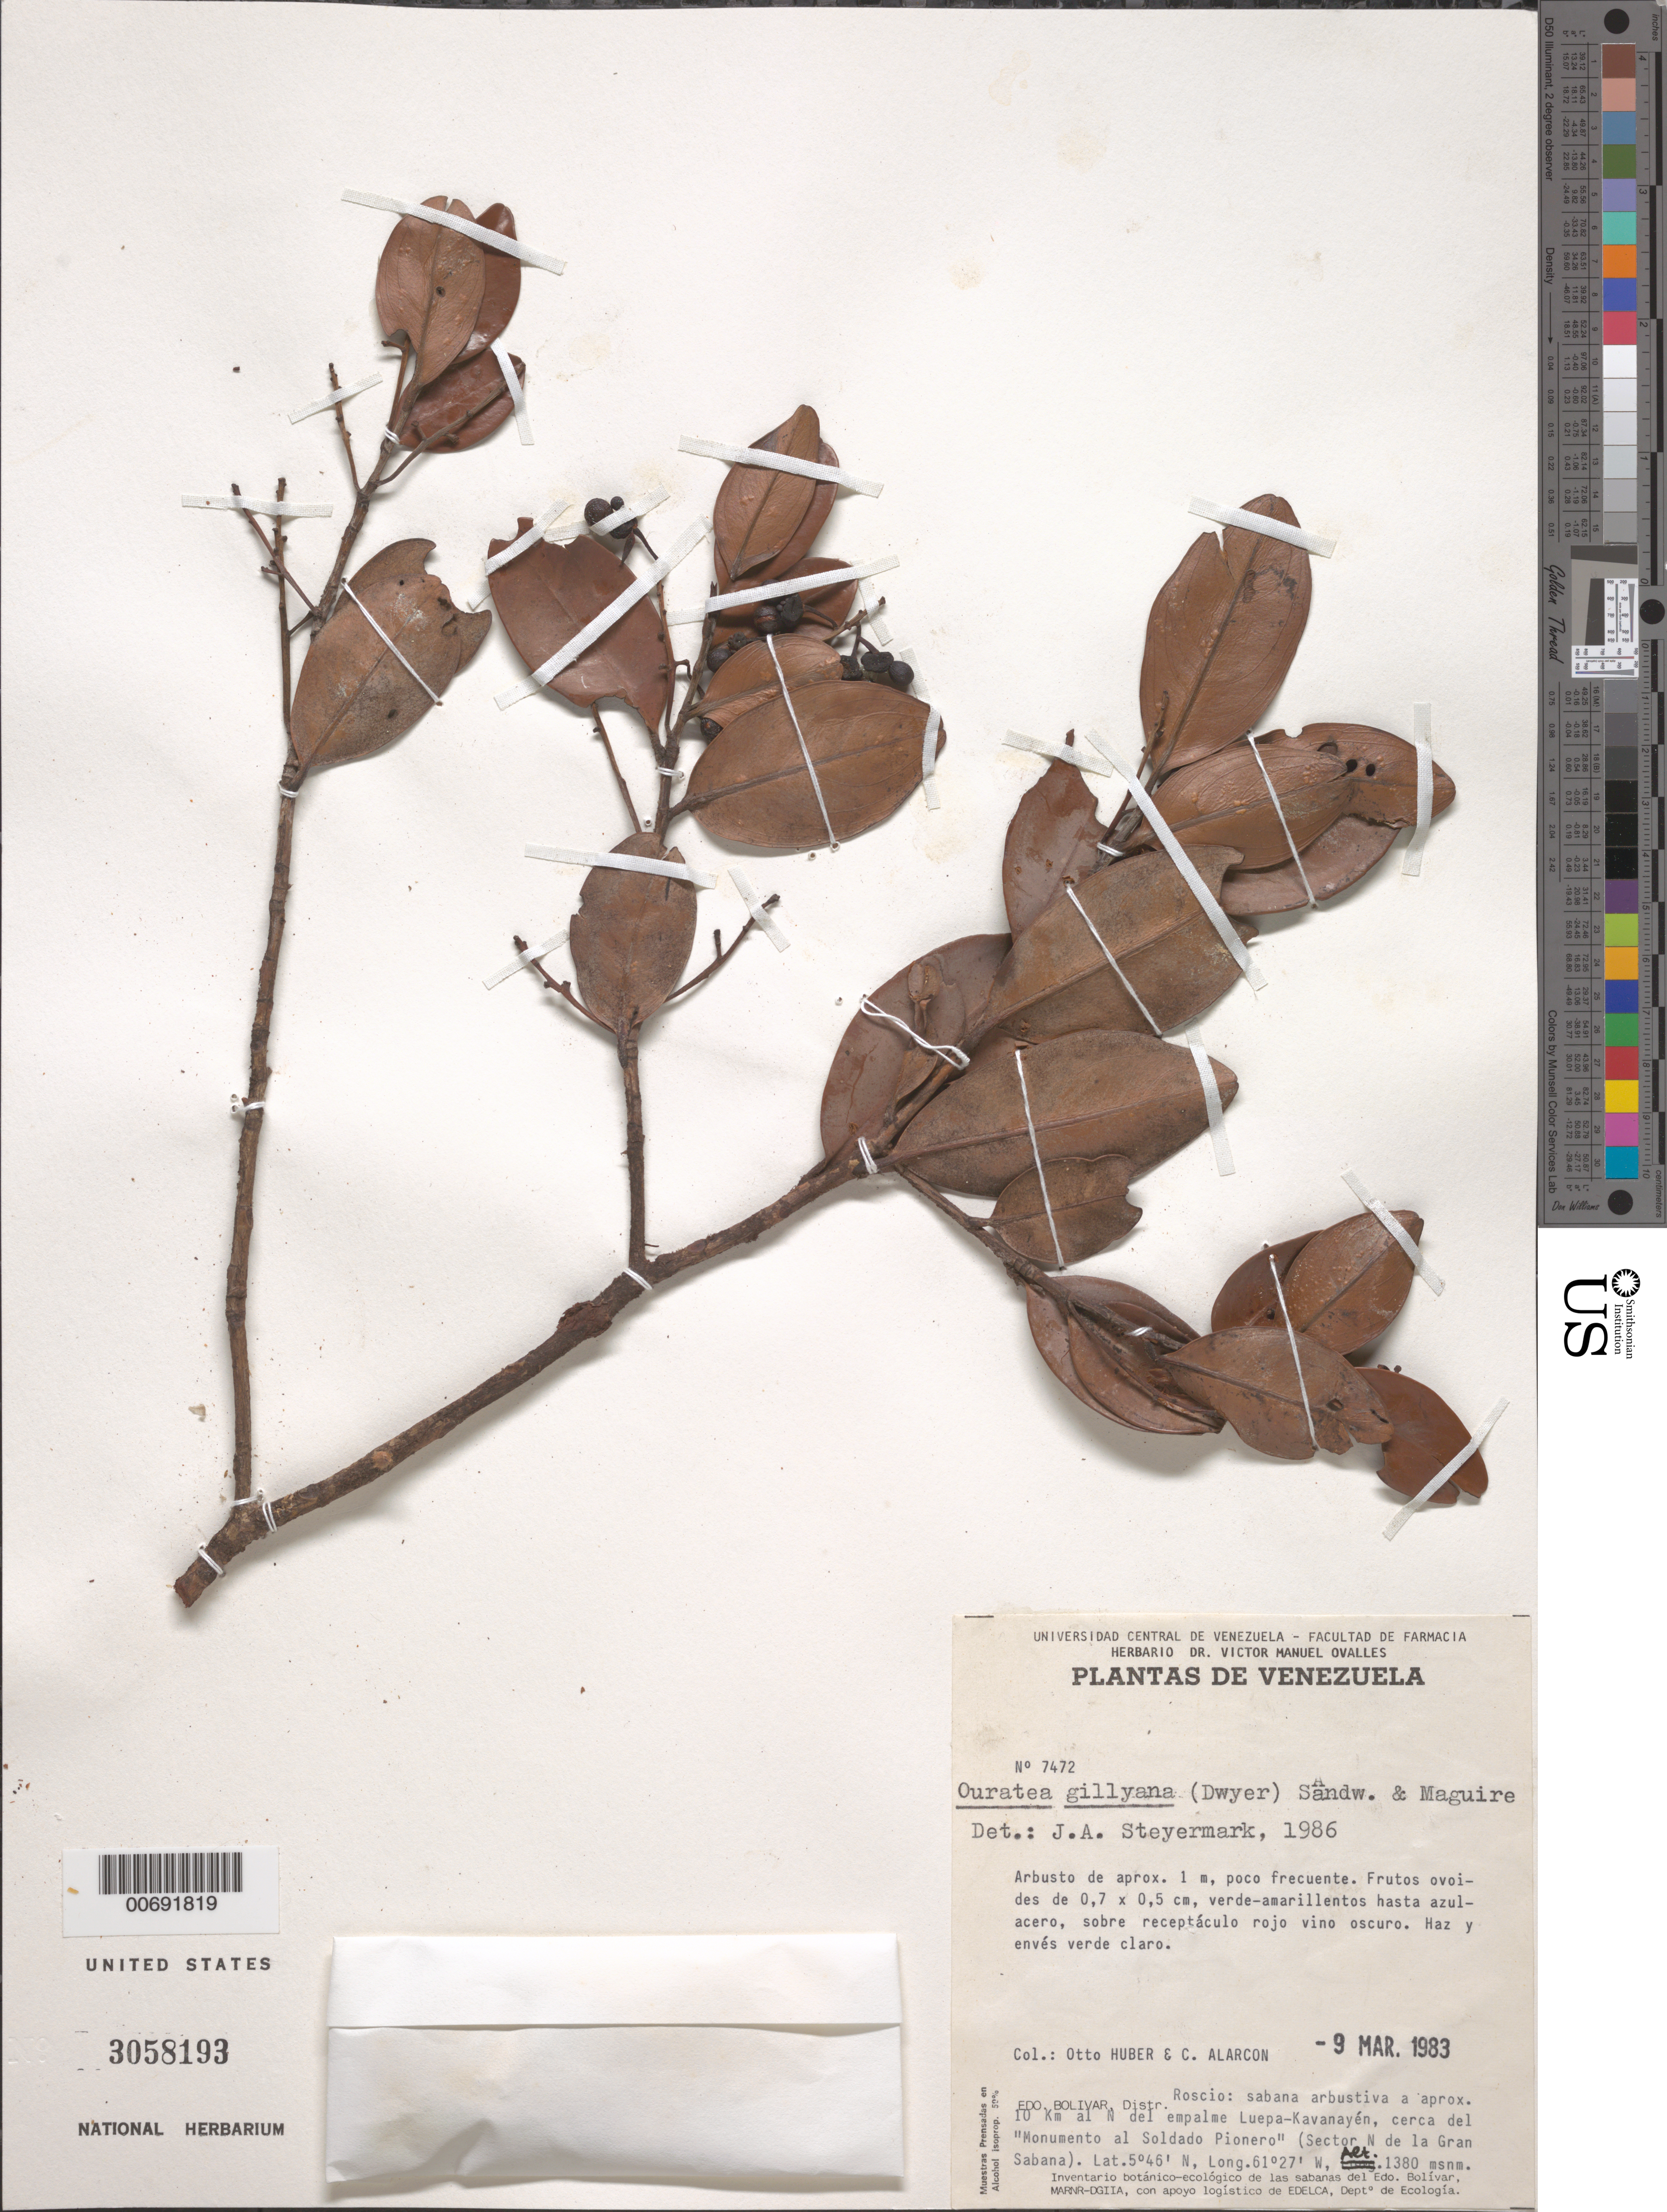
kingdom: Plantae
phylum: Tracheophyta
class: Magnoliopsida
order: Malpighiales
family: Ochnaceae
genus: Ouratea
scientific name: Ouratea gillyana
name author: (Dwyer) Sandwith & Maguire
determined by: Steyermark, Julian A., (VEN)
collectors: O. Huber & C. Alarcon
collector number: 7472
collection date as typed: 9-Mar-83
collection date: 1983-03-09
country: Venezuela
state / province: Bolívar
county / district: Roscio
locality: Luepa-Kavanayen junction, 10 km N, N of Gran Sabana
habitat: Savanna with trees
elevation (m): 1380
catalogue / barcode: US 3058193